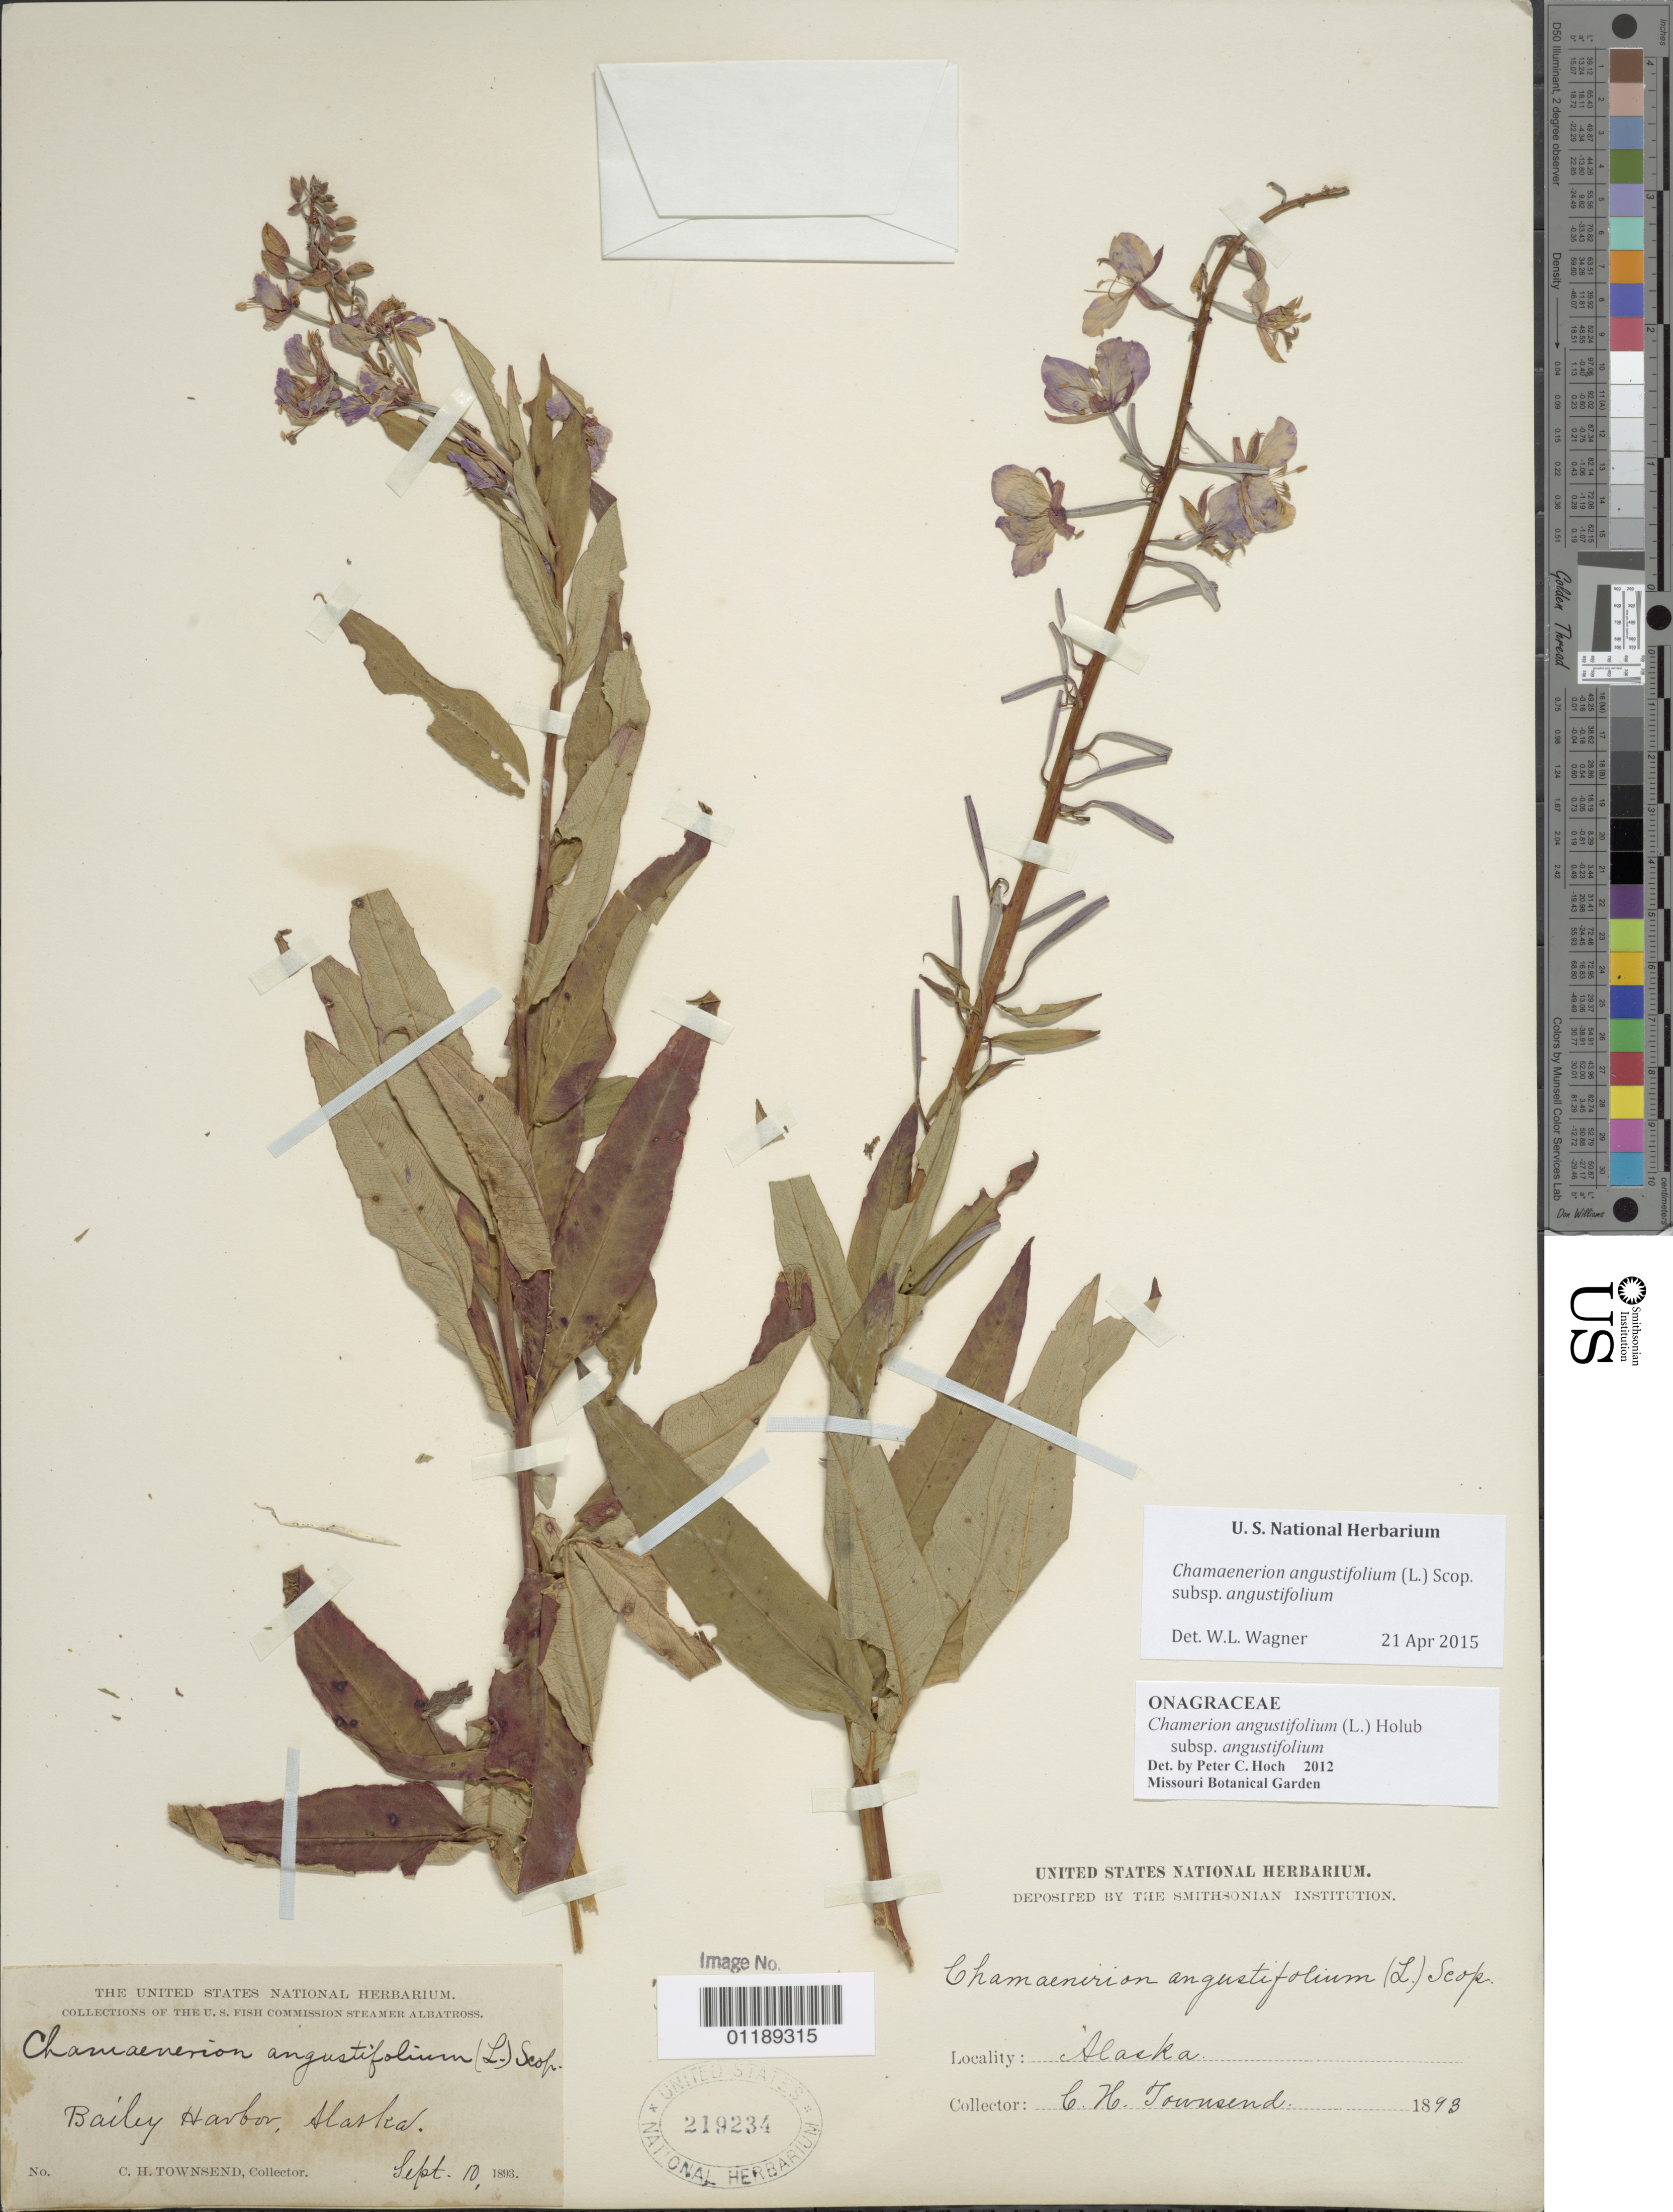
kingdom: Plantae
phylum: Tracheophyta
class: Magnoliopsida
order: Myrtales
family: Onagraceae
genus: Chamaenerion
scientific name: Chamaenerion angustifolium subsp. angustifolium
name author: (L.) Scop.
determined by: Wagner, W. L., (BOT), Smithsonian Institution - National Museum of Natural History (UNITED STATES)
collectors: C. H. Townsend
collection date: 1893-09-10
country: United States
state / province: Alaska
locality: Bailey Harbor.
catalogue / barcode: US 219234